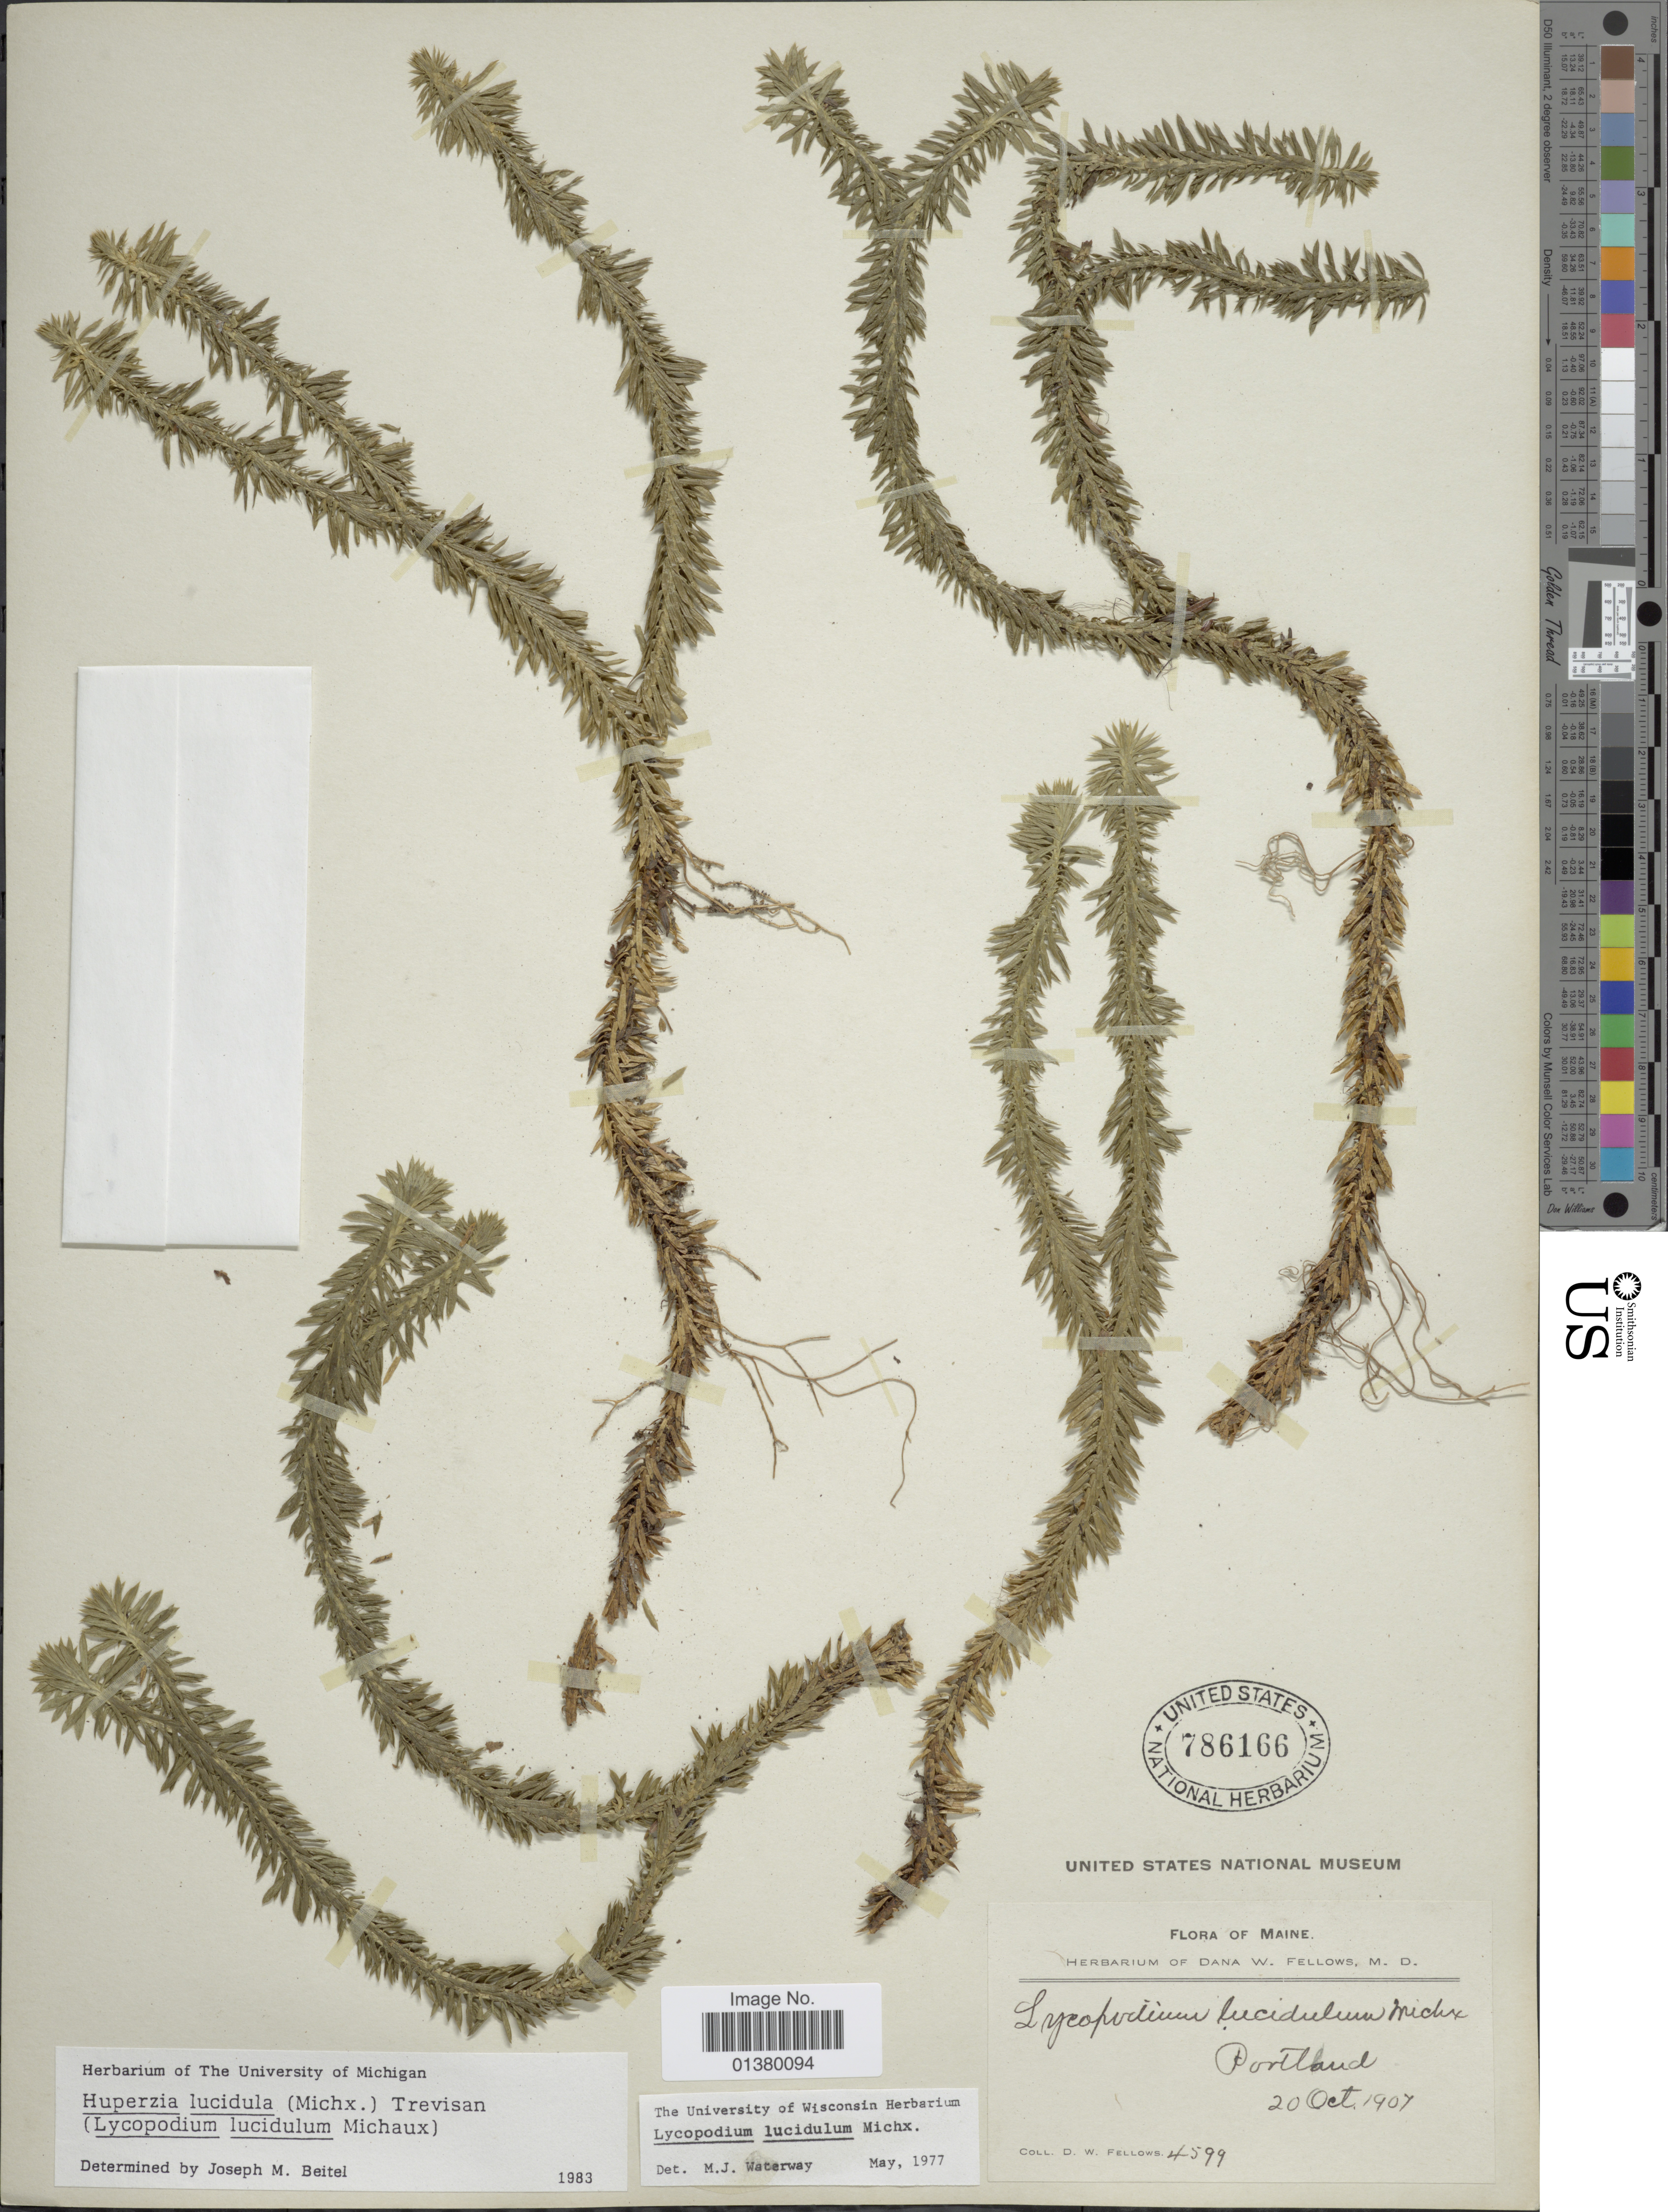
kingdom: Plantae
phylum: Tracheophyta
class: Lycopodiopsida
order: Lycopodiales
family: Lycopodiaceae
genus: Huperzia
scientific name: Huperzia lucidula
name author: (Michx.) Trevis.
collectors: D. W. Fellows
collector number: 4599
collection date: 1907-10-20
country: United States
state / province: Maine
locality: Portland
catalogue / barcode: US 786166